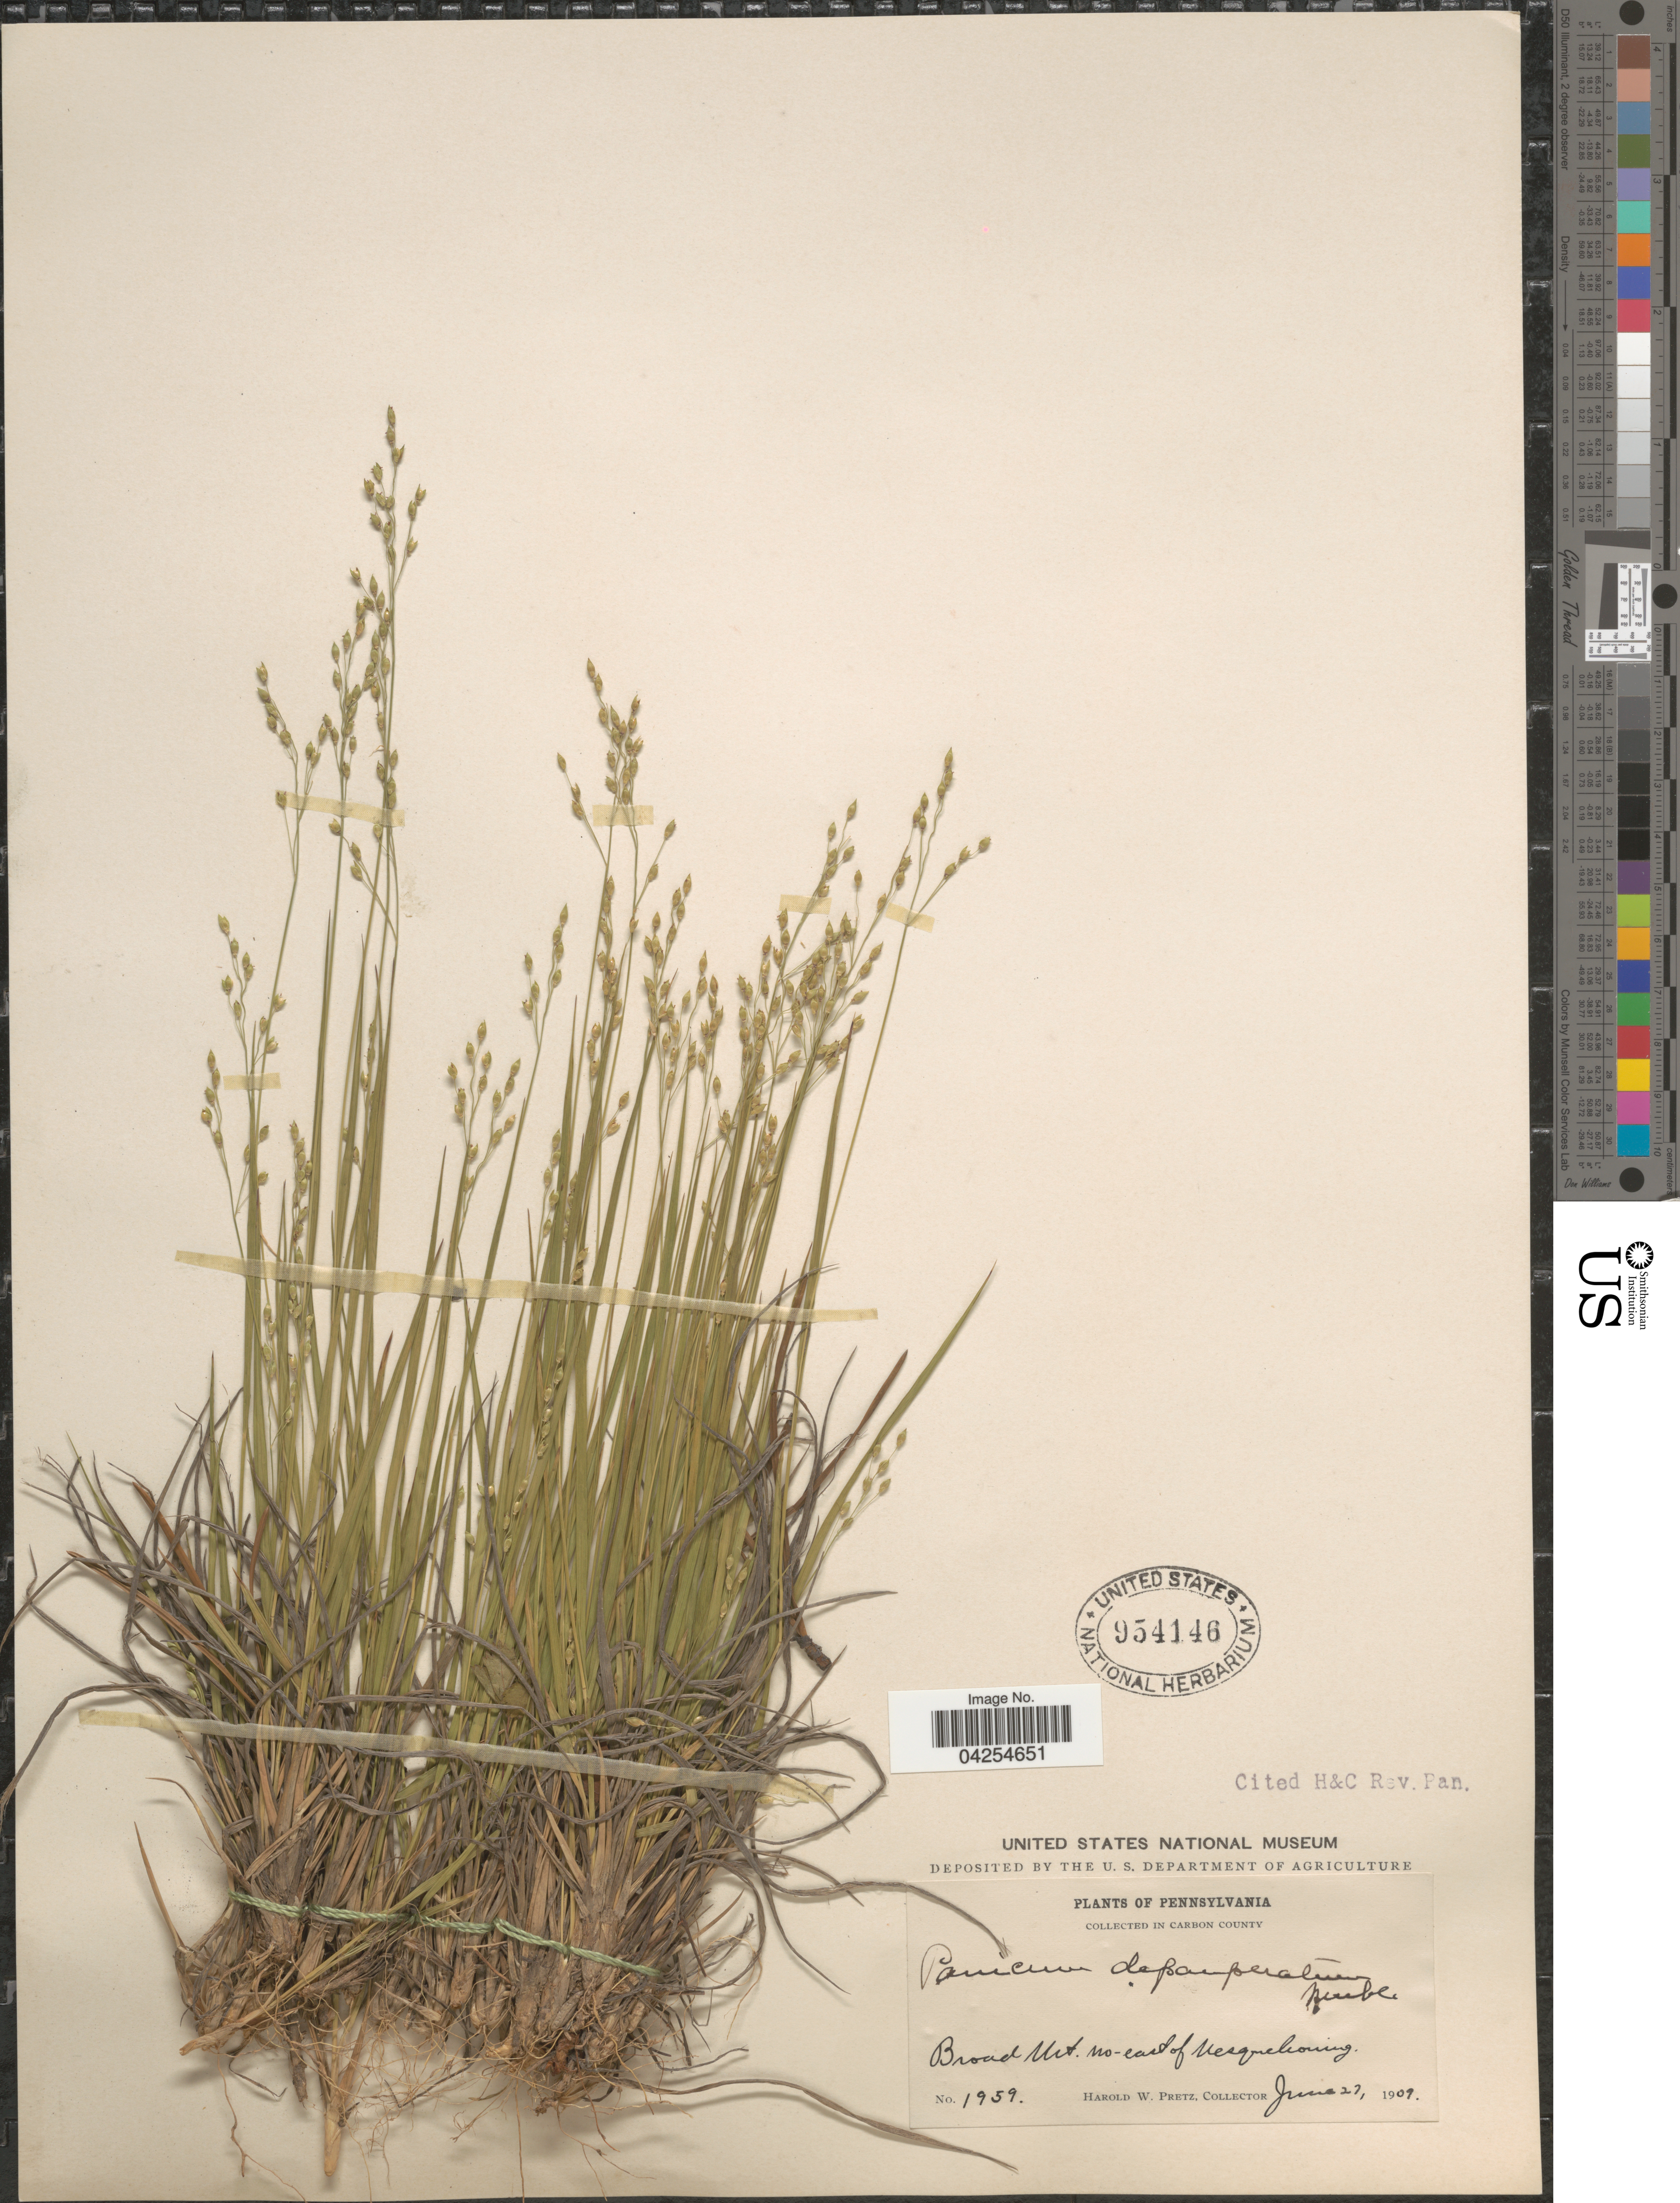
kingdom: Plantae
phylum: Tracheophyta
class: Liliopsida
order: Poales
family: Poaceae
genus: Dichanthelium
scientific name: Dichanthelium depauperatum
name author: (Muhl.) Gould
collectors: H. W. Pretz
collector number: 1959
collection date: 1909-06-27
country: United States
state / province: Pennsylvania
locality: Carbon County. Broad Mt. no-east of Nesquehoning.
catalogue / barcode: US 954146